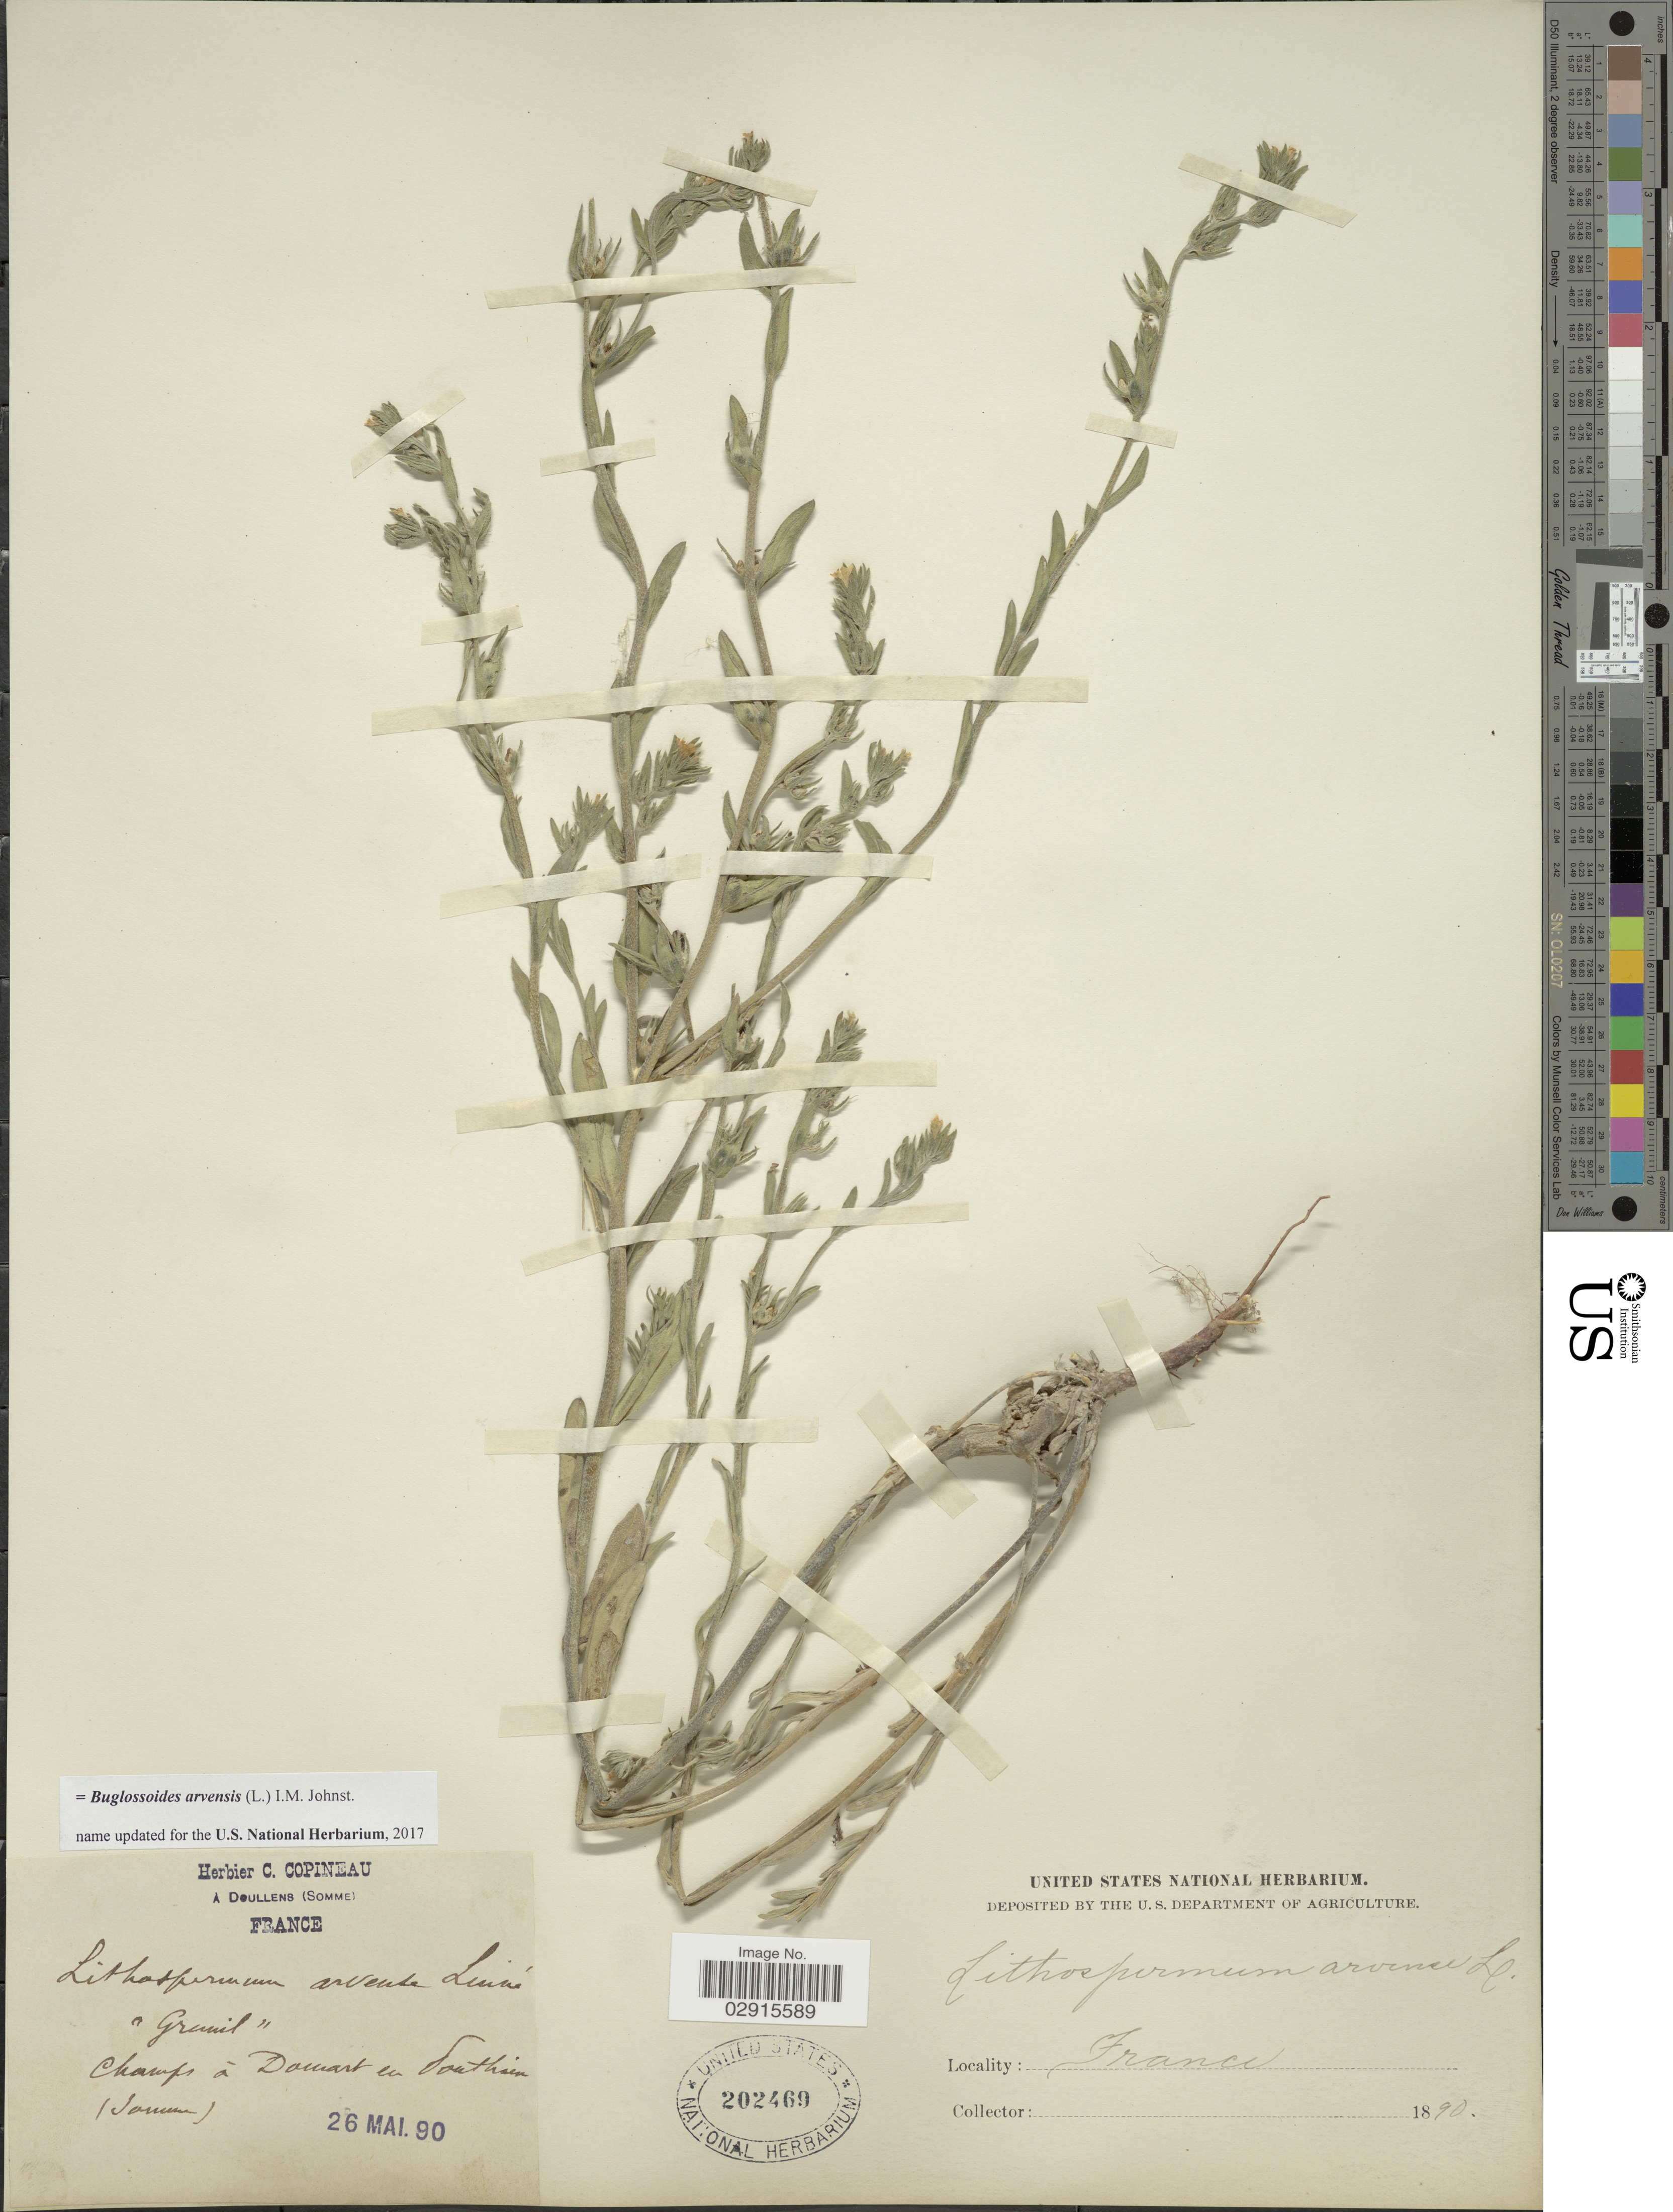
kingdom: Plantae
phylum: Tracheophyta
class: Magnoliopsida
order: Boraginales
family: Boraginaceae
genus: Buglossoides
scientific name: Buglossoides arvensis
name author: (L.) I.M. Johnst.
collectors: ex herb. C. Copineau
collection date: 1890-05-26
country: France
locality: Champs á Domart en Ponthieu.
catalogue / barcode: US 202469